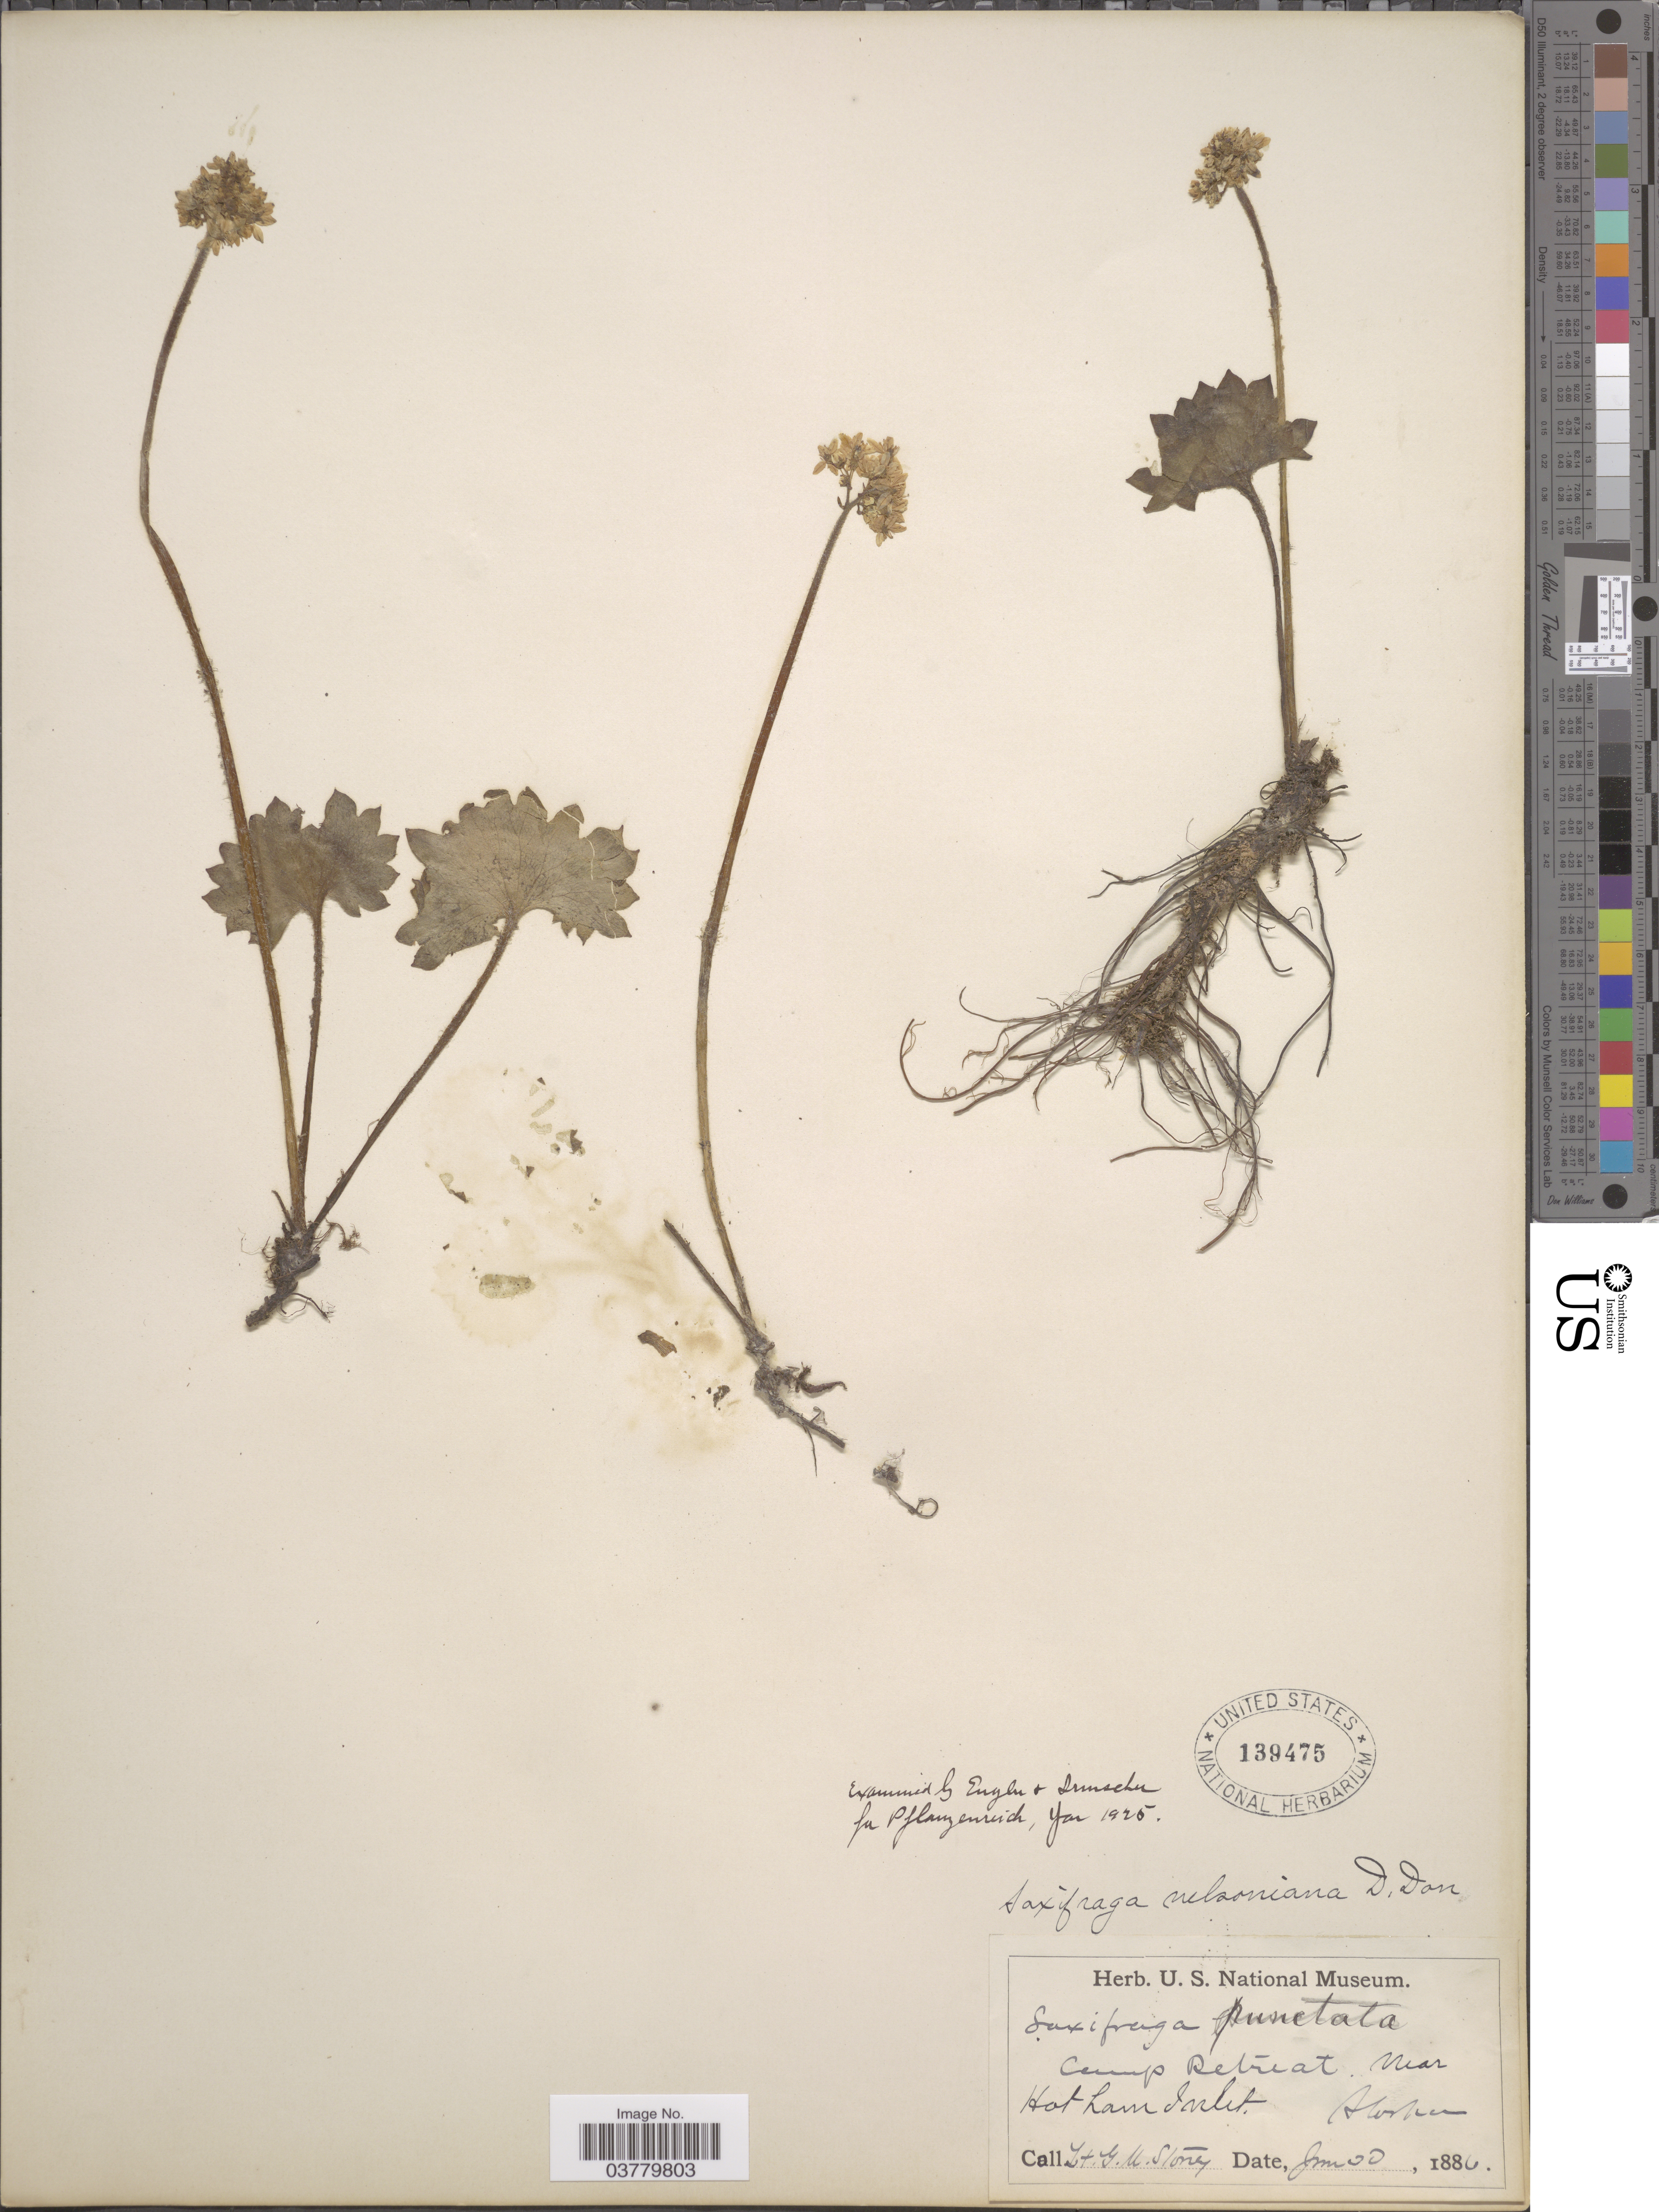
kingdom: Plantae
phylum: Tracheophyta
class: Magnoliopsida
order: Saxifragales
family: Saxifragaceae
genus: Micranthes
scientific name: Micranthes nelsoniana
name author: (D. Don) Small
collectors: G. Stoney & G. Stoney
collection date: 1886-06-30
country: United States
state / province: Alaska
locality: Camp Retreat. Near Hot Lam Inlet.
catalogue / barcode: US 139475